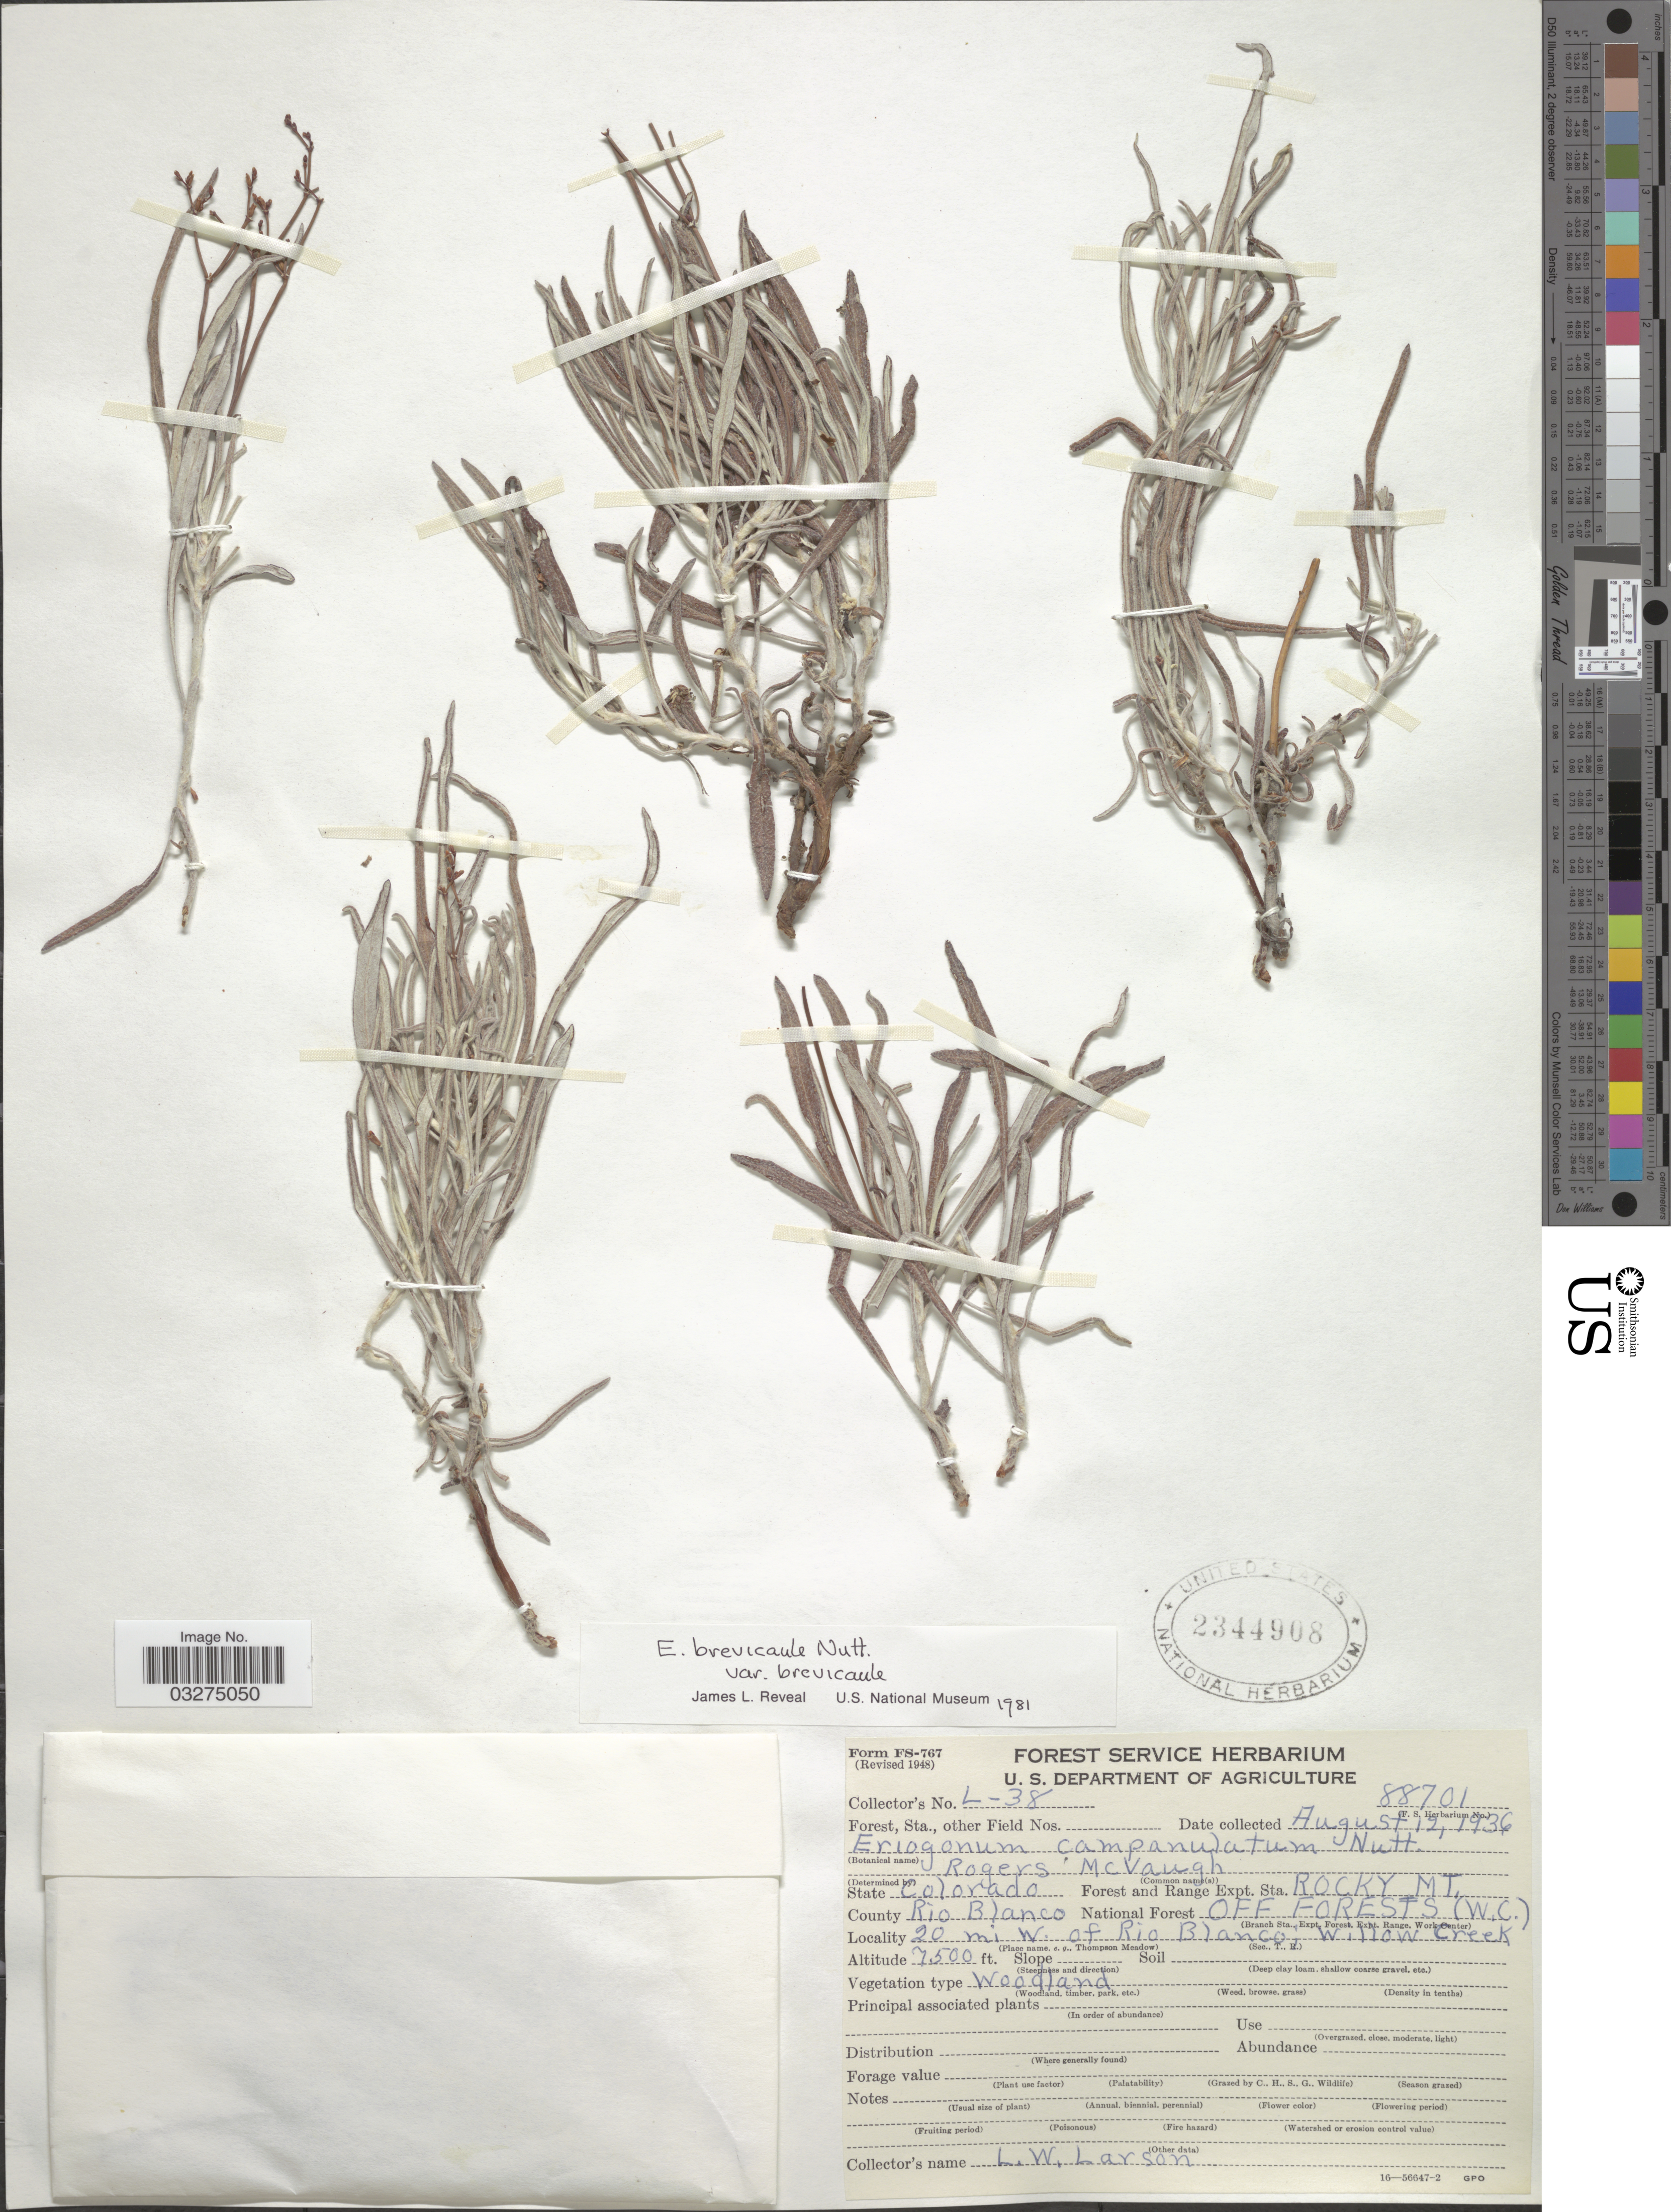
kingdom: Plantae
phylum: Tracheophyta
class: Magnoliopsida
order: Caryophyllales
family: Polygonaceae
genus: Eriogonum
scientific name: Eriogonum brevicaule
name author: Nutt.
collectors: L. Larson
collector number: L-38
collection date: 1936-08-12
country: United States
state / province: Colorado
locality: Forest and Range Expt. Sta. Rocky Mt. County Rio Blanco. National Forest Off Forests (W.C.). 20 mi W. of Rio Blanco; Willow Creek.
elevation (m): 2286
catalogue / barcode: US 2344908